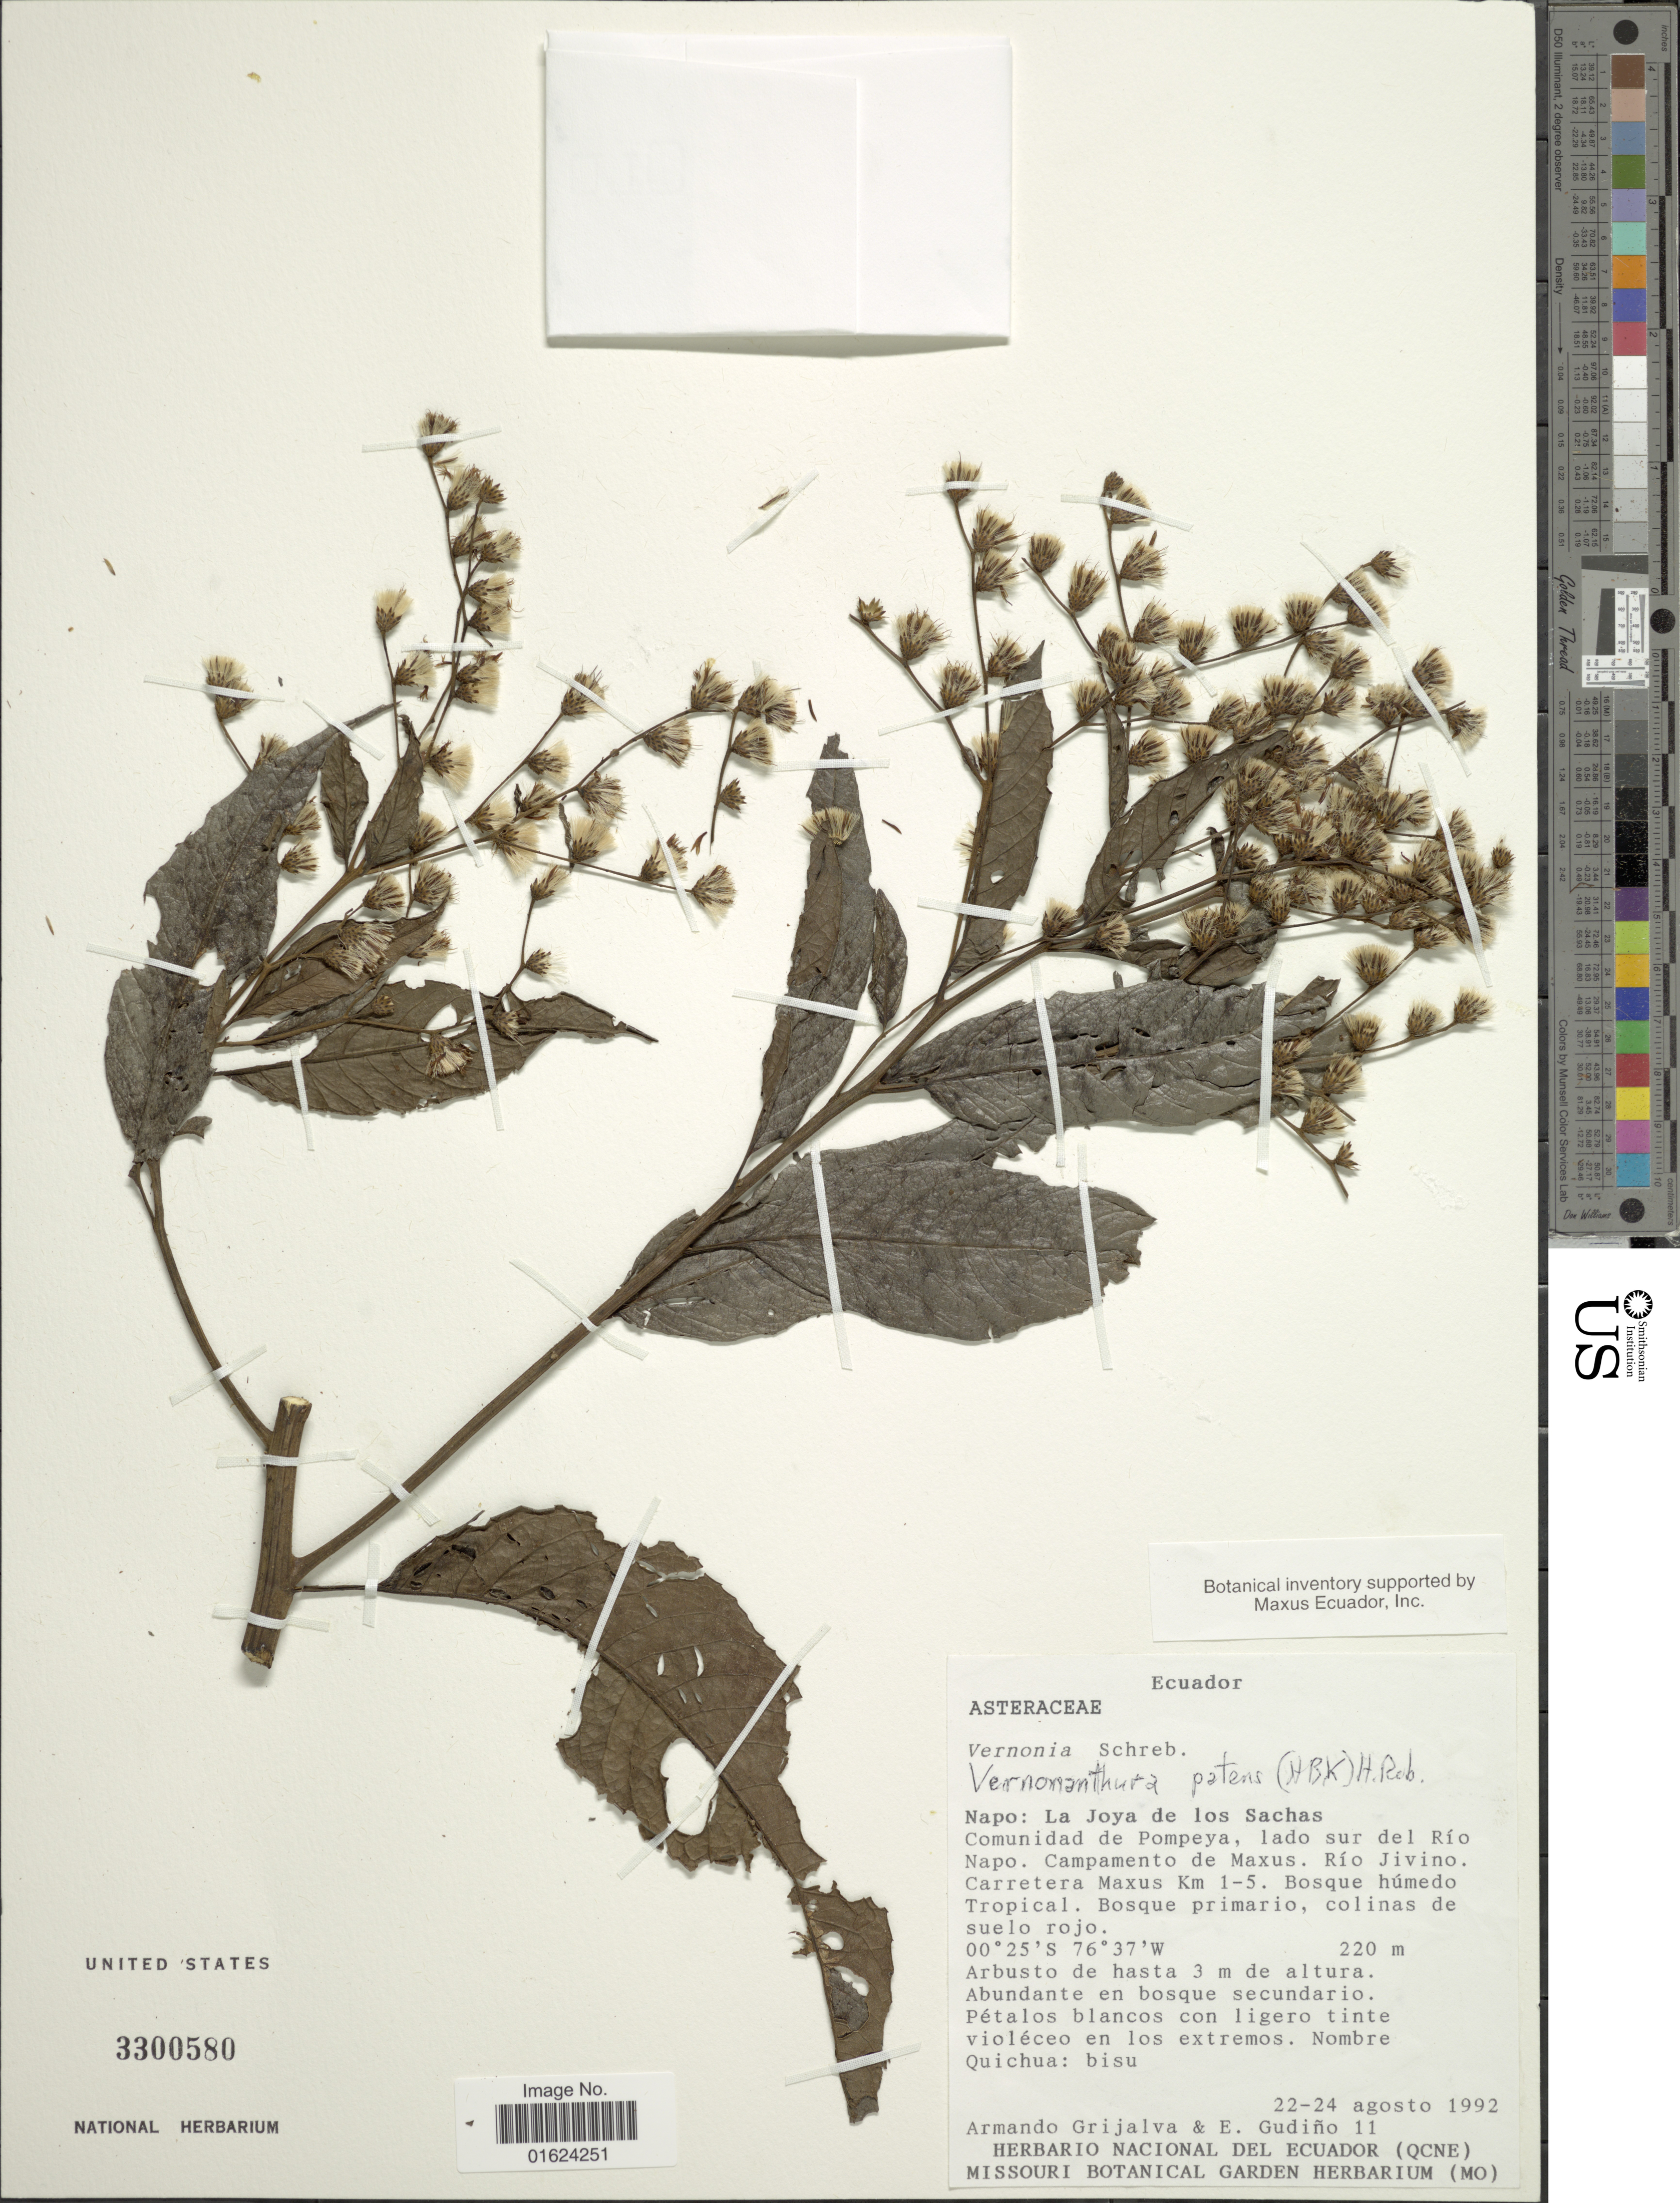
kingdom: Plantae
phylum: Tracheophyta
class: Magnoliopsida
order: Asterales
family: Asteraceae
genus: Vernonanthura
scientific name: Vernonanthura patens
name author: (Kunth) H. Rob.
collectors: A. Grijalva & E. Gudiño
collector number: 11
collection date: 1992-08-22/1992-08-24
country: Ecuador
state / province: Napo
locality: Napo: La Joya de los Sachas. Comunidad de Pompeya, lado sur del Rio Napo. Campamento de Maxus. Rio Jivino. Carretera Maxus Km 1-5.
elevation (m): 220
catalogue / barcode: US 3300580